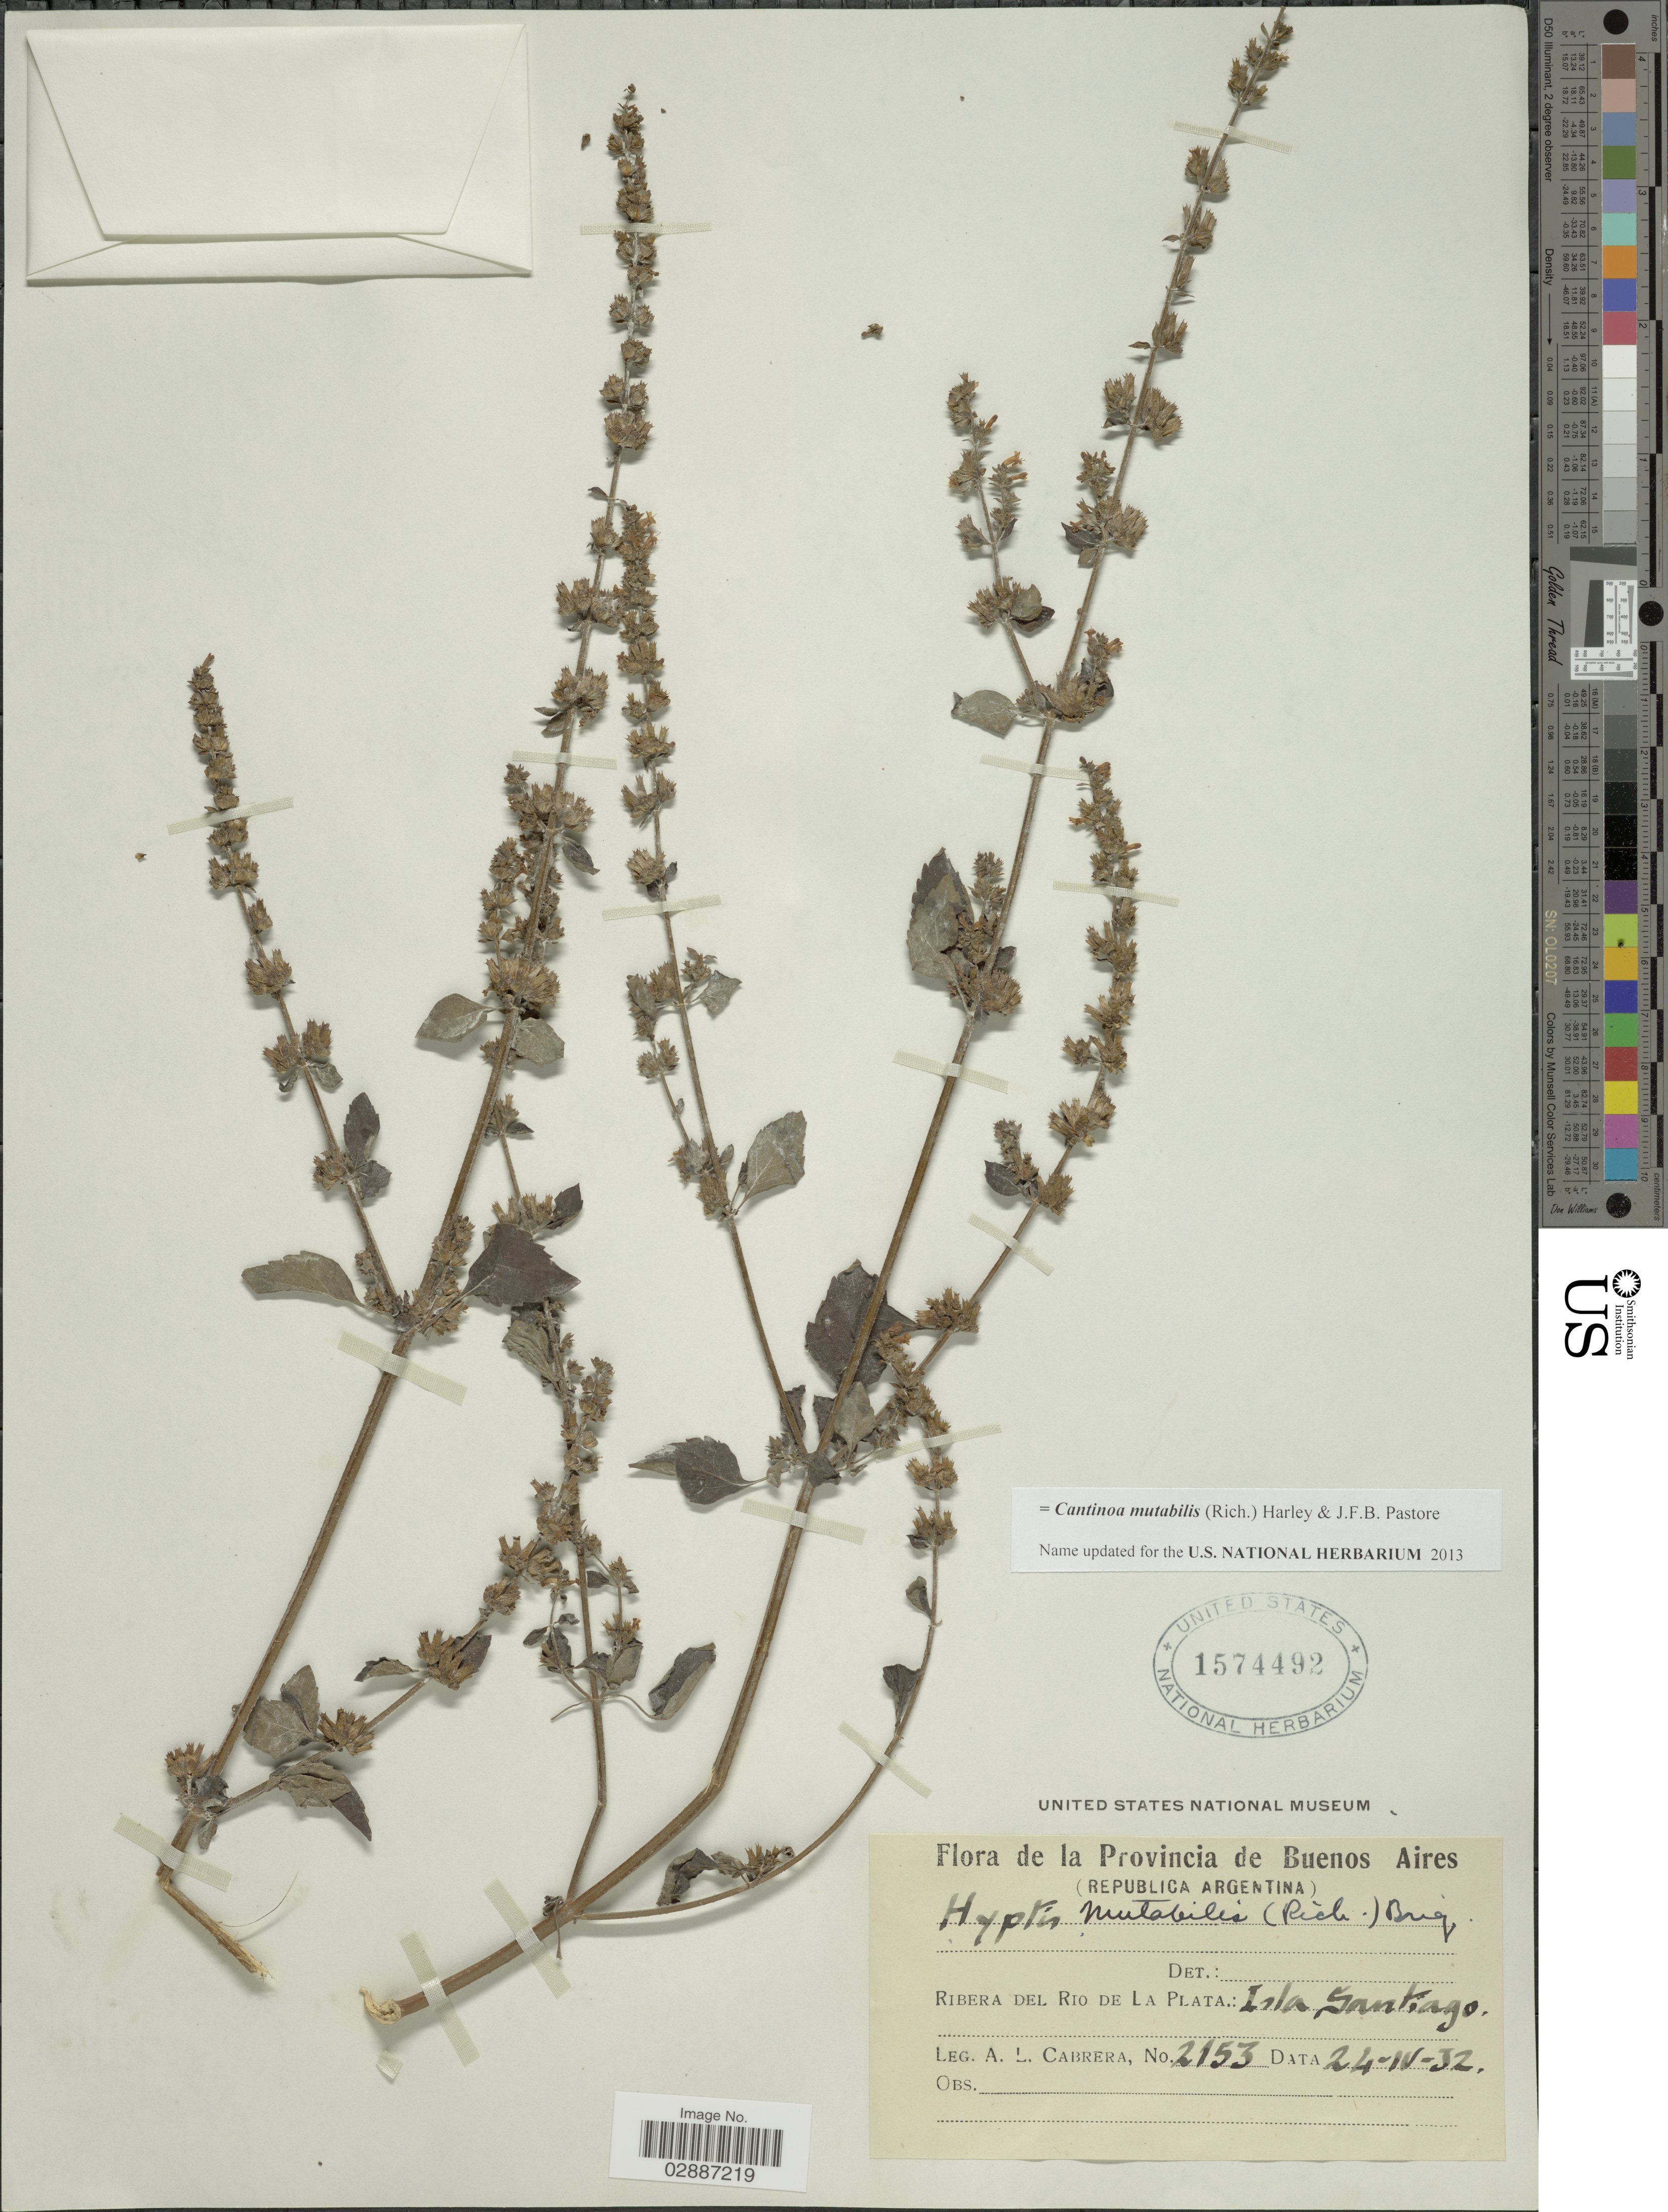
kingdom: Plantae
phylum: Tracheophyta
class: Magnoliopsida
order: Lamiales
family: Lamiaceae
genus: Cantinoa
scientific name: Cantinoa mutabilis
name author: (Epling) Harley & J.F.B. Pastore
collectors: A. L. Cabrera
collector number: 2153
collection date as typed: Transcribed d/m/y: 24/4/32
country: Argentina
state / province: Buenos Aires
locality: Ribera del rio de la Plata: Isla Santiago.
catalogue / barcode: US 1574492